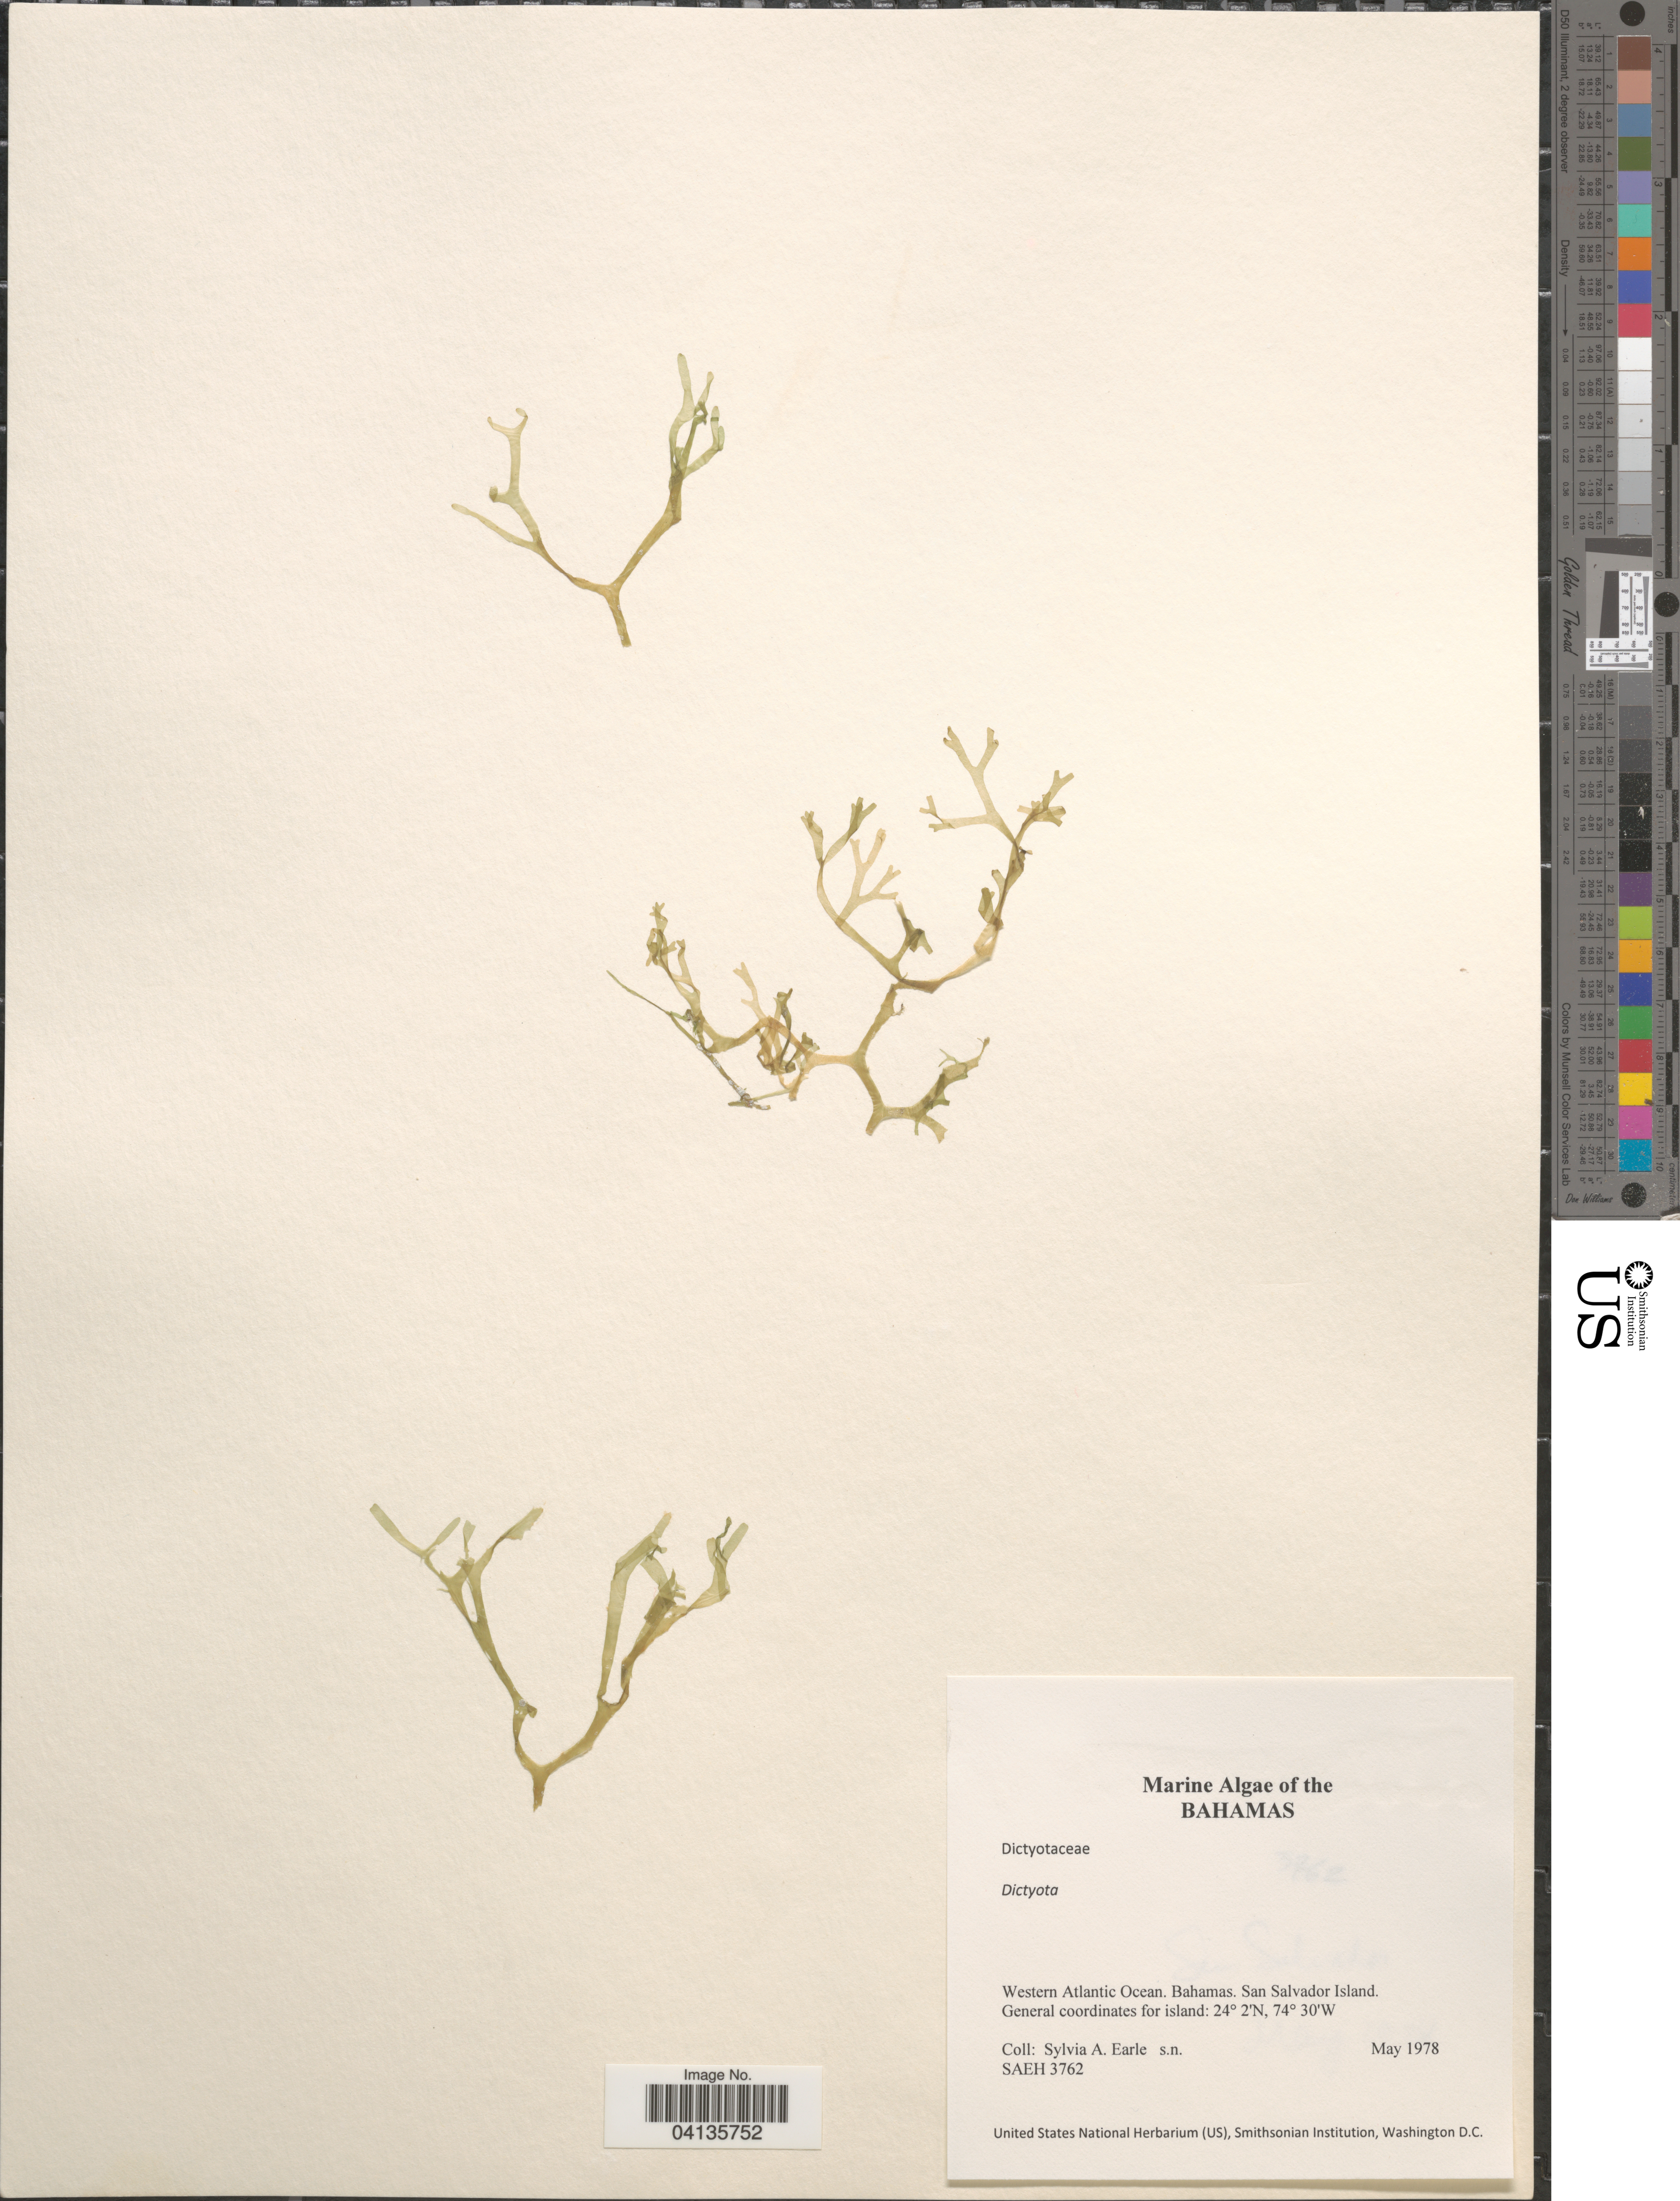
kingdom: Chromista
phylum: Ochrophyta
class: Phaeophyceae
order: Dictyotales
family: Dictyotaceae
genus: Dictyota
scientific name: Dictyota sp.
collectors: S. A. Earle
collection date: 1978-05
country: Bahamas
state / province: San Salvador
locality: Western Atlantic Ocean.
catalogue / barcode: US 238557